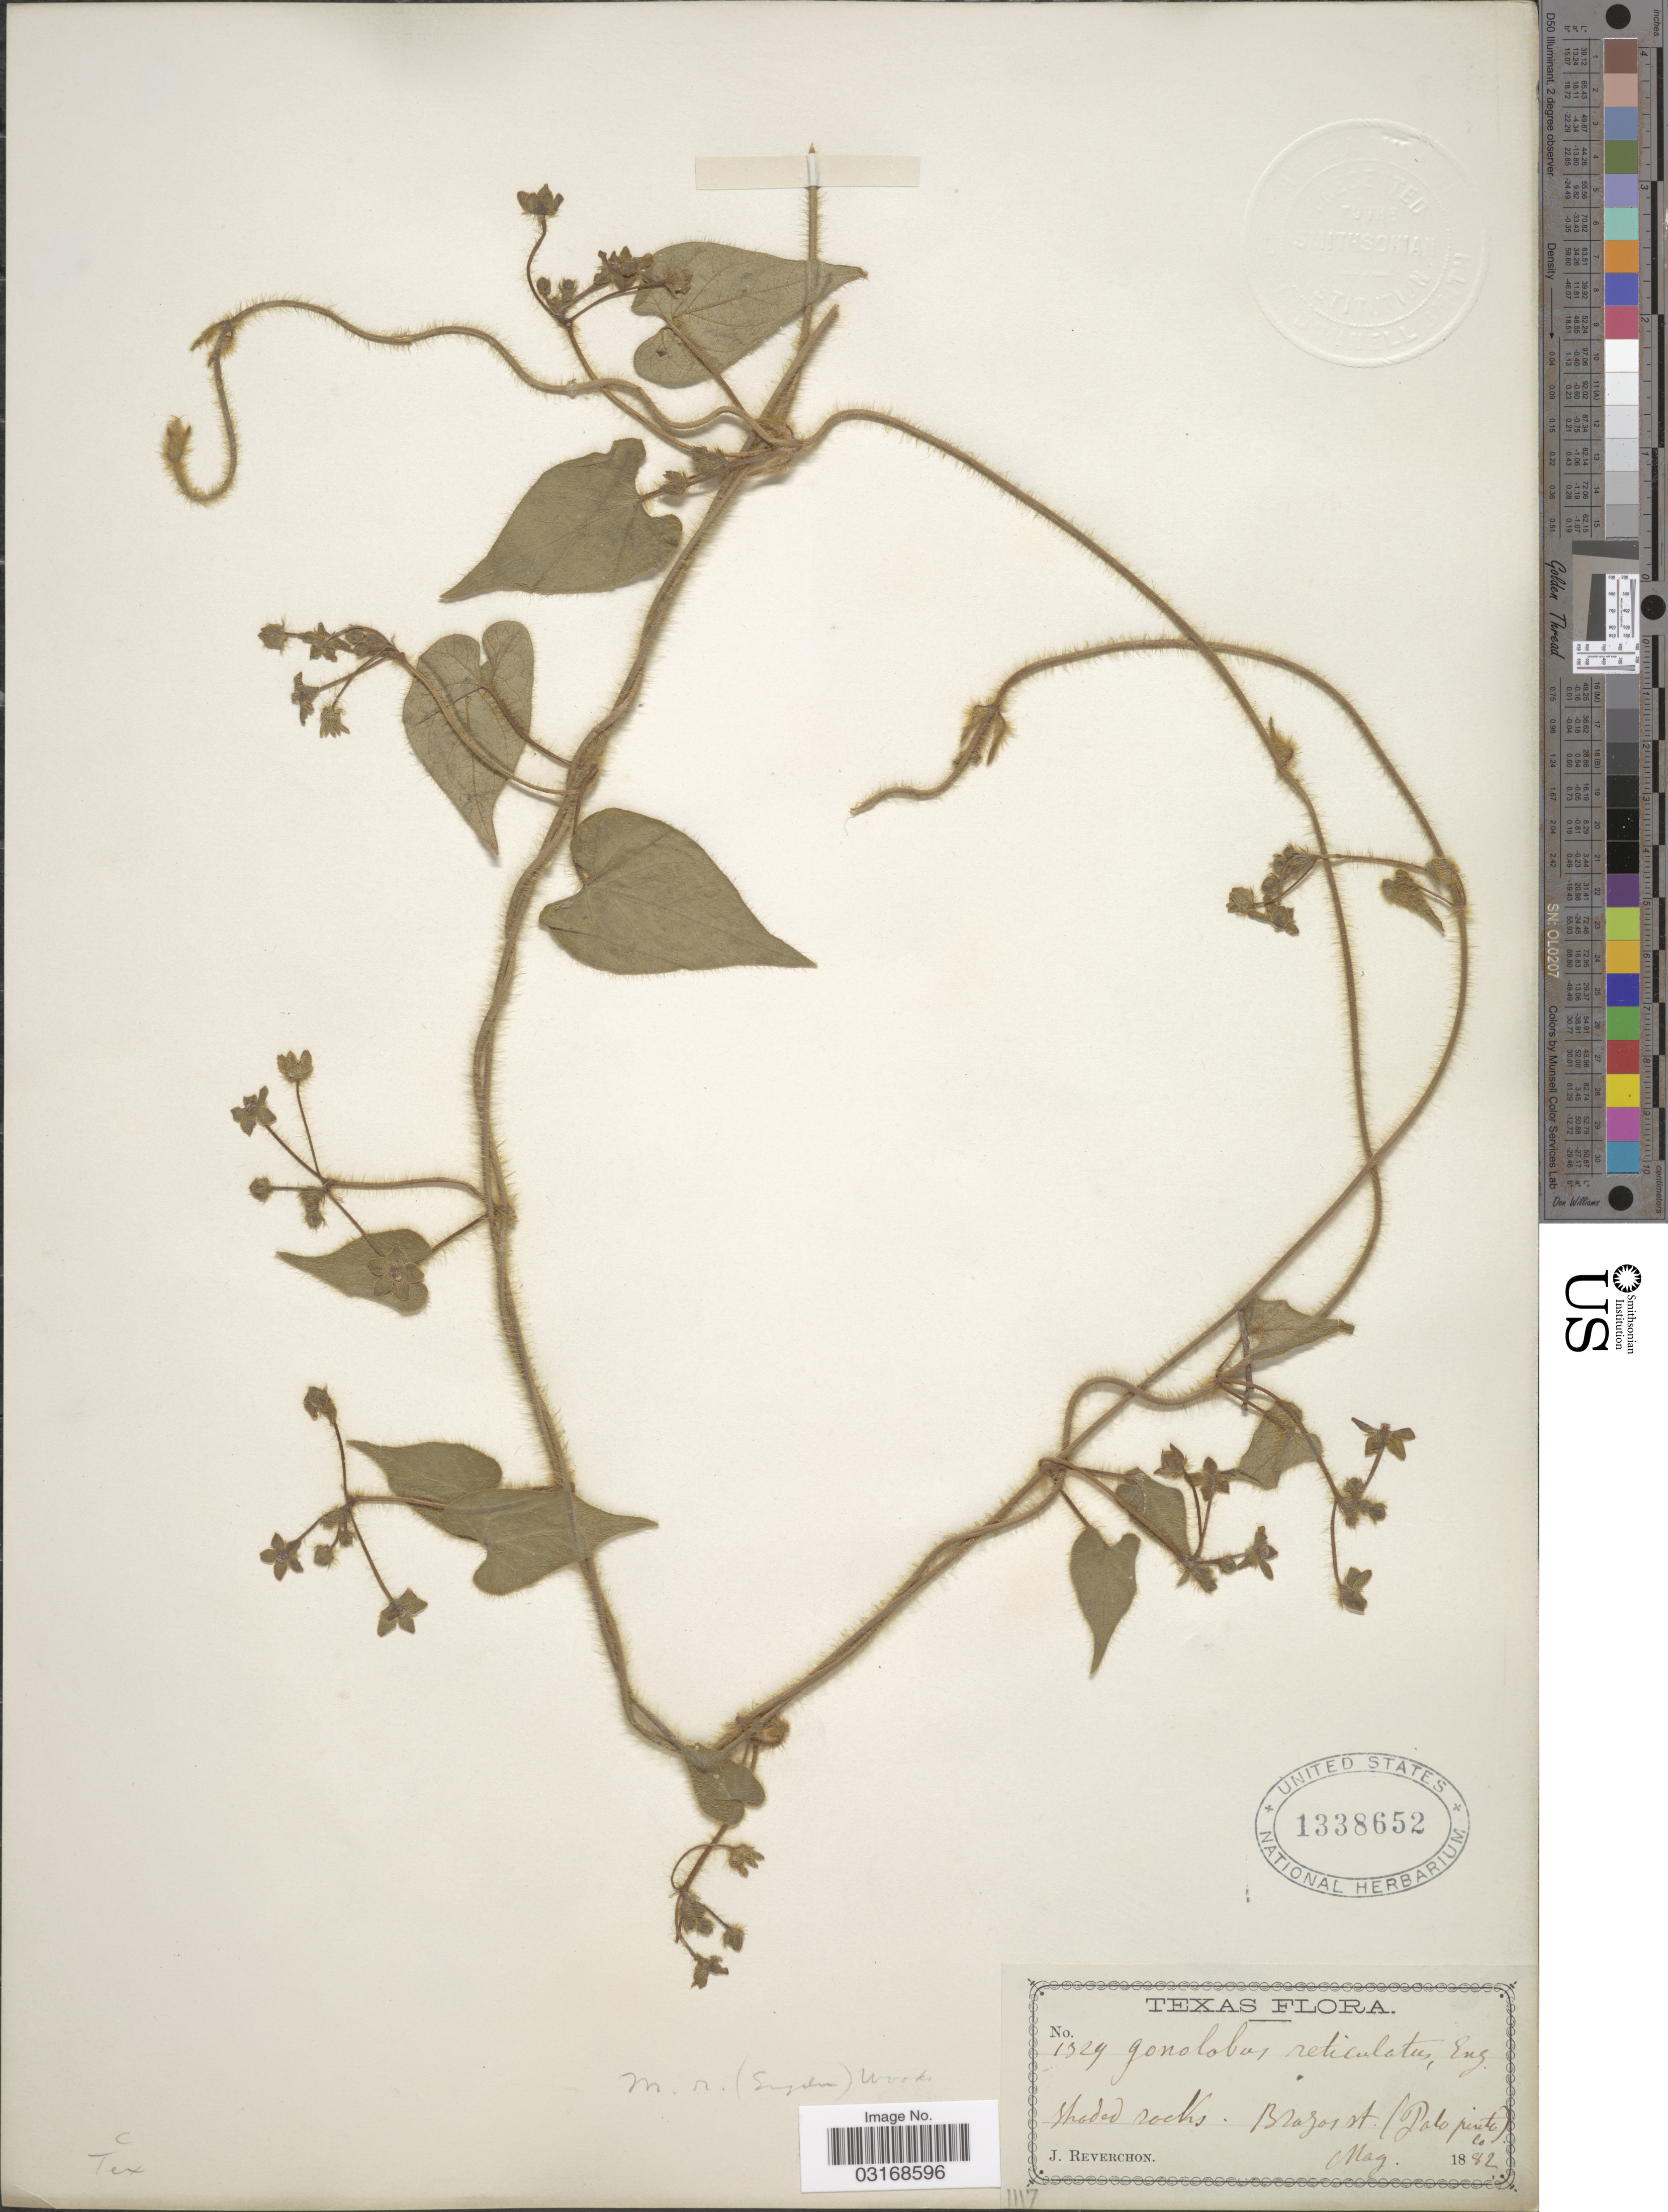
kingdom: Plantae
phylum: Tracheophyta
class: Magnoliopsida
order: Gentianales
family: Apocynaceae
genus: Matelea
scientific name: Matelea reticulata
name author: (Engelm. ex A. Gray) Woodson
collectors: J. Reverchon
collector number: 1329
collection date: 1882-05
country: United States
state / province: Texas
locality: Brazos st (Palo pinto Co).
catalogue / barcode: US 1338652